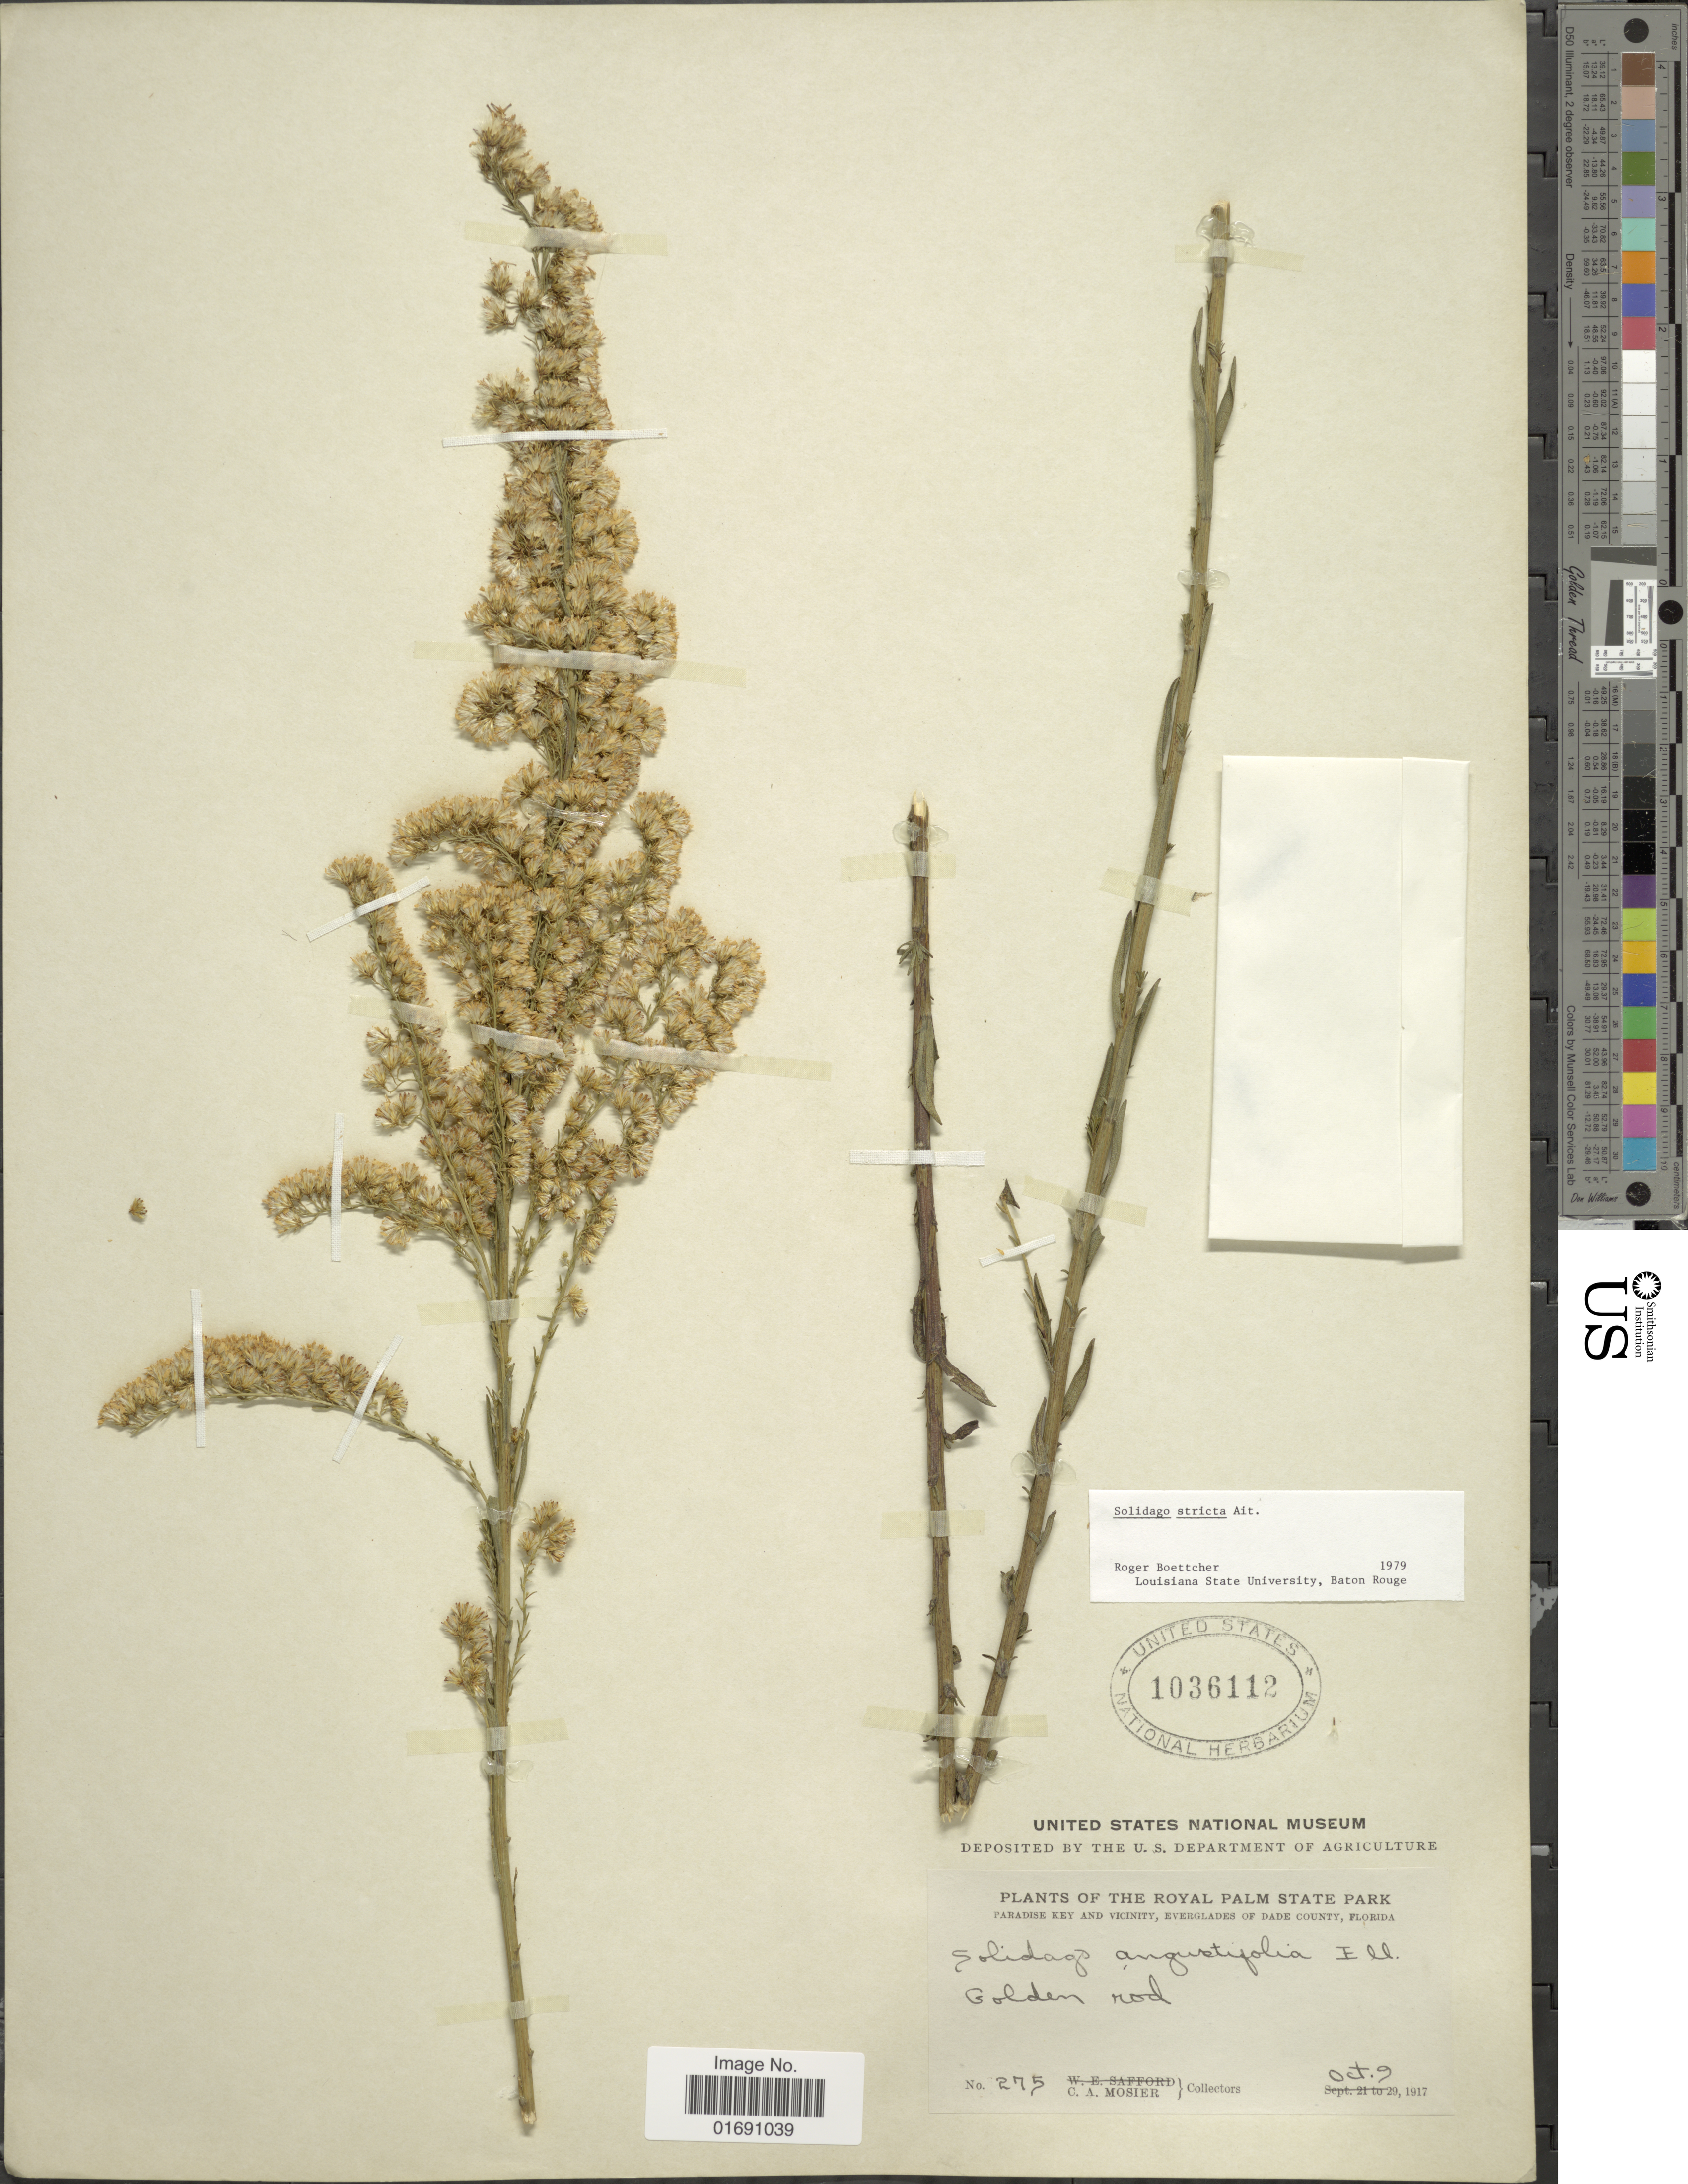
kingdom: Plantae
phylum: Tracheophyta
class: Magnoliopsida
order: Asterales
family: Asteraceae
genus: Solidago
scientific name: Solidago stricta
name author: Aiton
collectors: C. A. Mosier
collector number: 275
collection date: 1917-10-09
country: United States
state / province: Florida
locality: The Royal Palm State Park, Paradise Key and Vicinity, Evergaldes of Dade County, Golden rod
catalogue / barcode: US 1036112